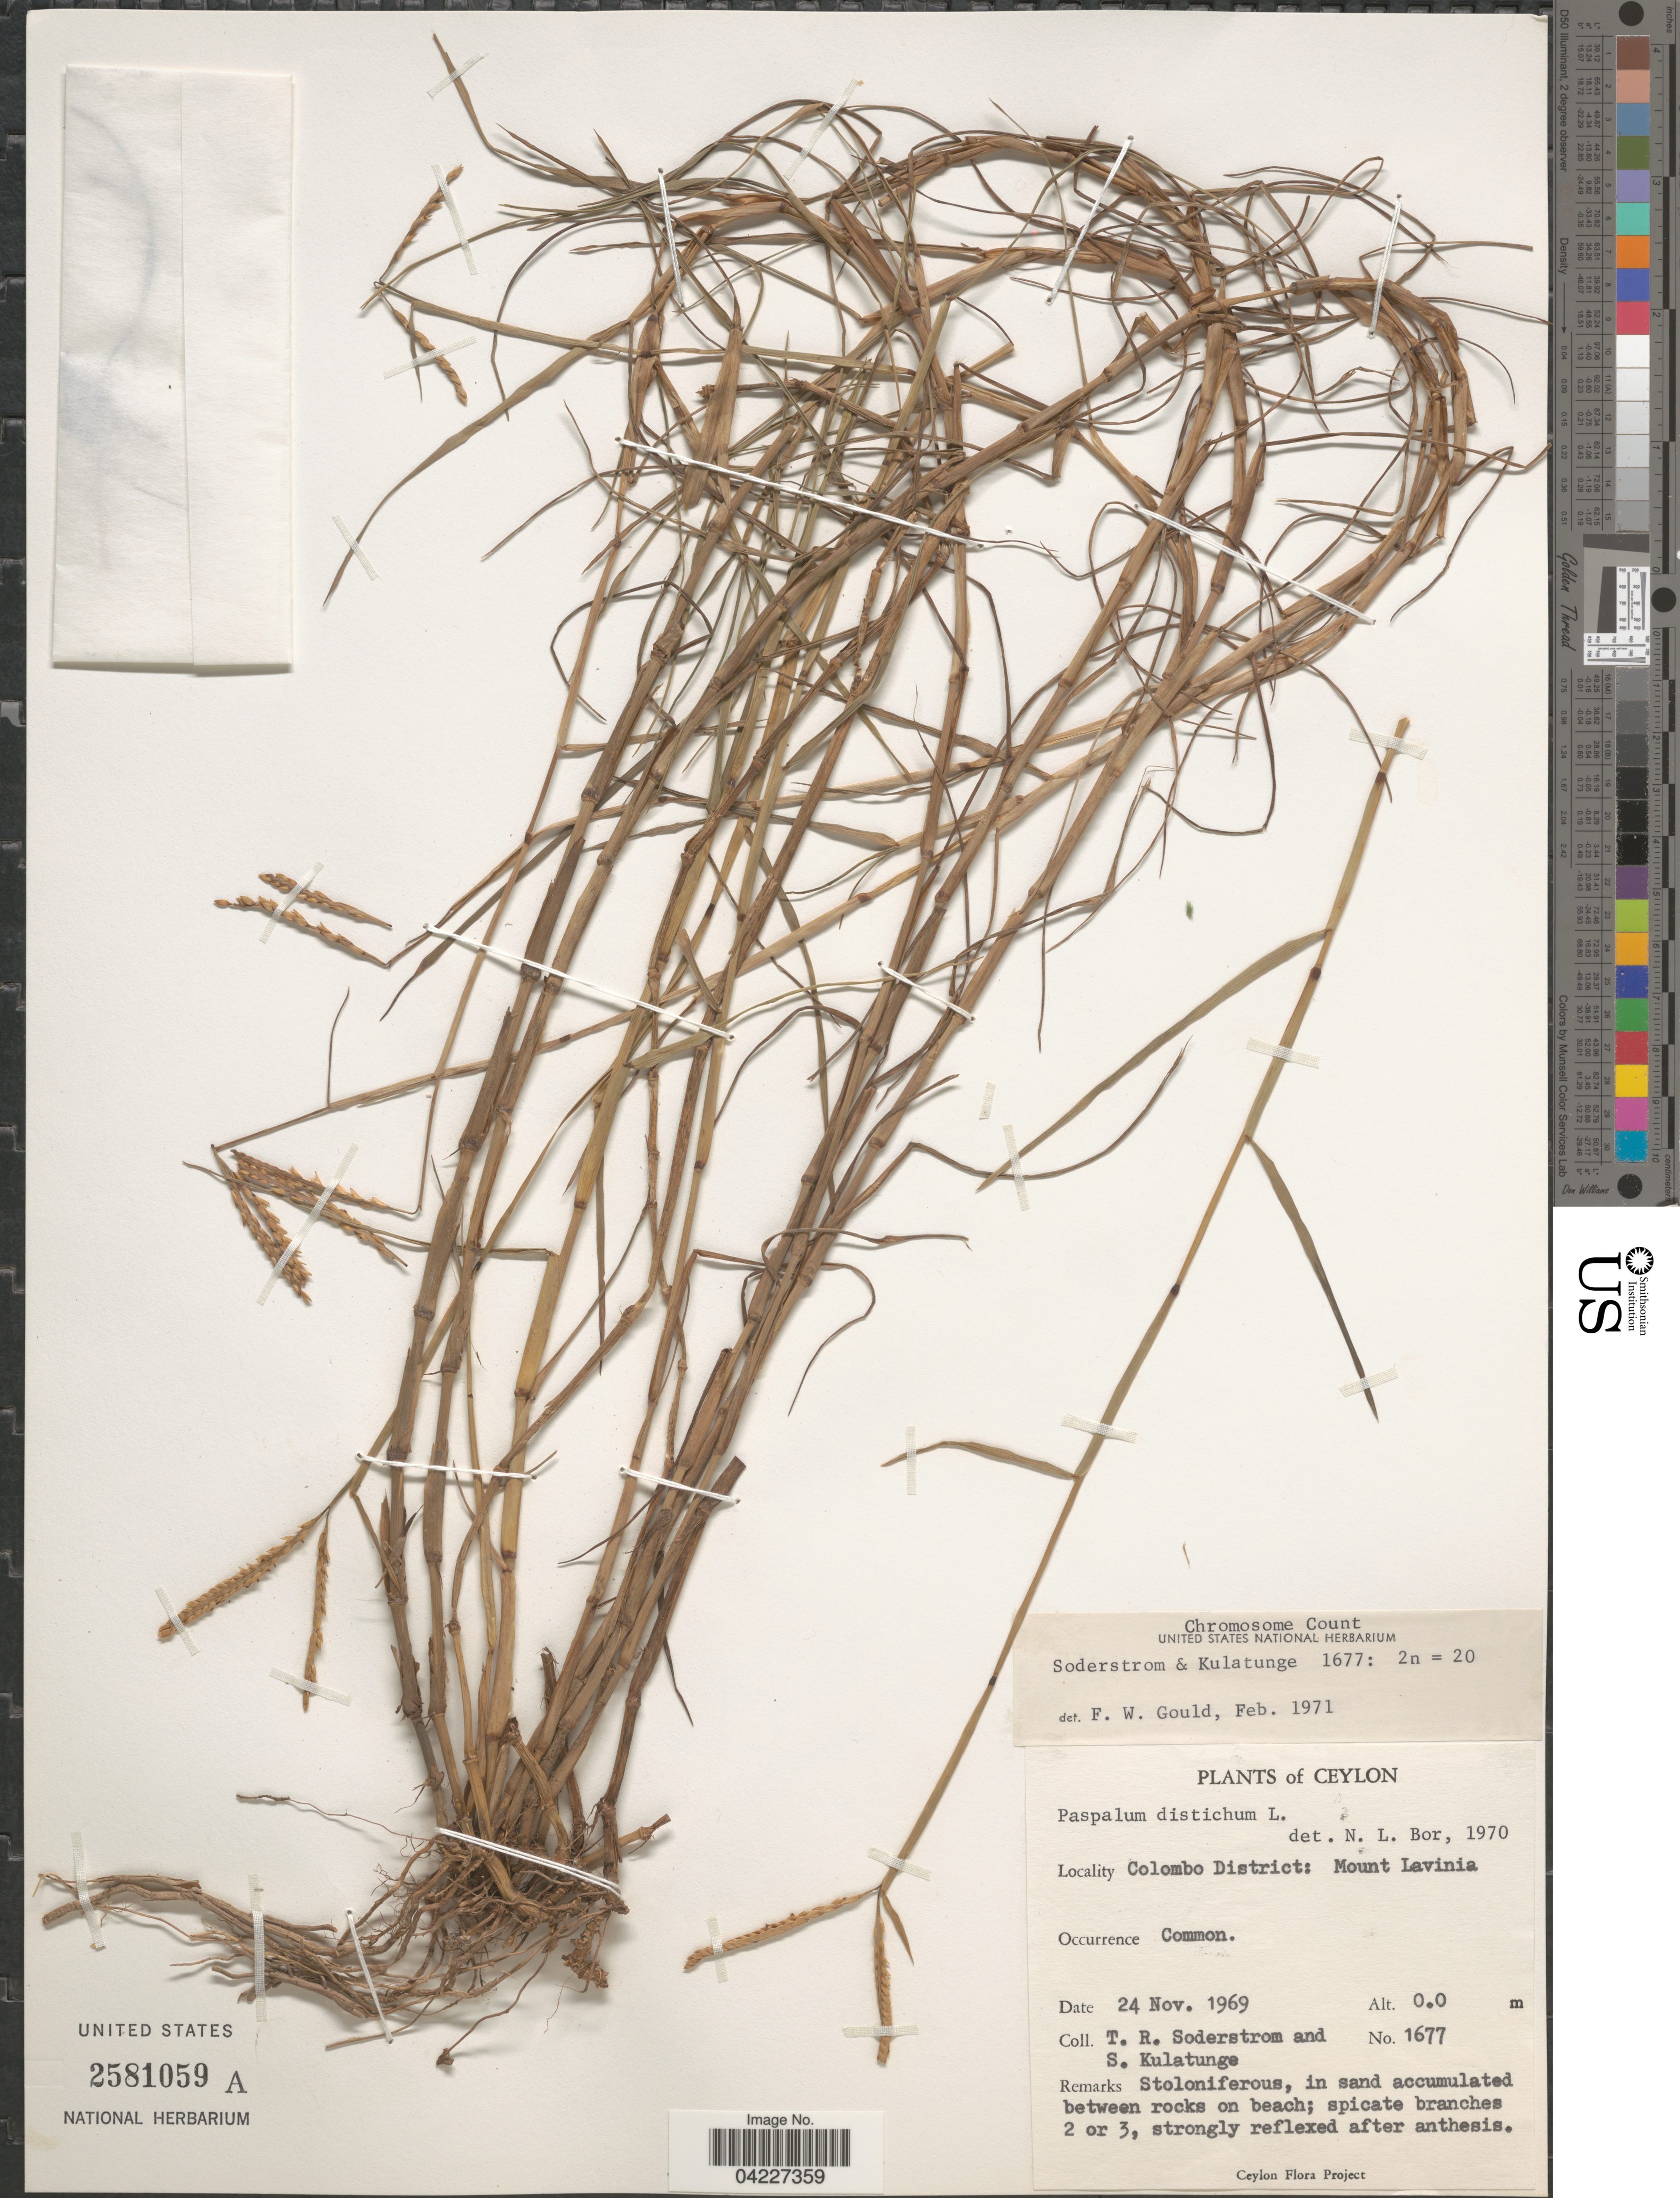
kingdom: Plantae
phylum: Tracheophyta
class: Liliopsida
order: Poales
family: Poaceae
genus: Paspalum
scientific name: Paspalum paspalodes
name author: (Michx.) Scribn.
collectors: T. R. Soderstrom & S. Kulatunge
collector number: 1677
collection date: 1969-11-24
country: Sri Lanka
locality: Ceylon. Colombo District: Mount Lavinia.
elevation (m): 0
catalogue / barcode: US 2581059A